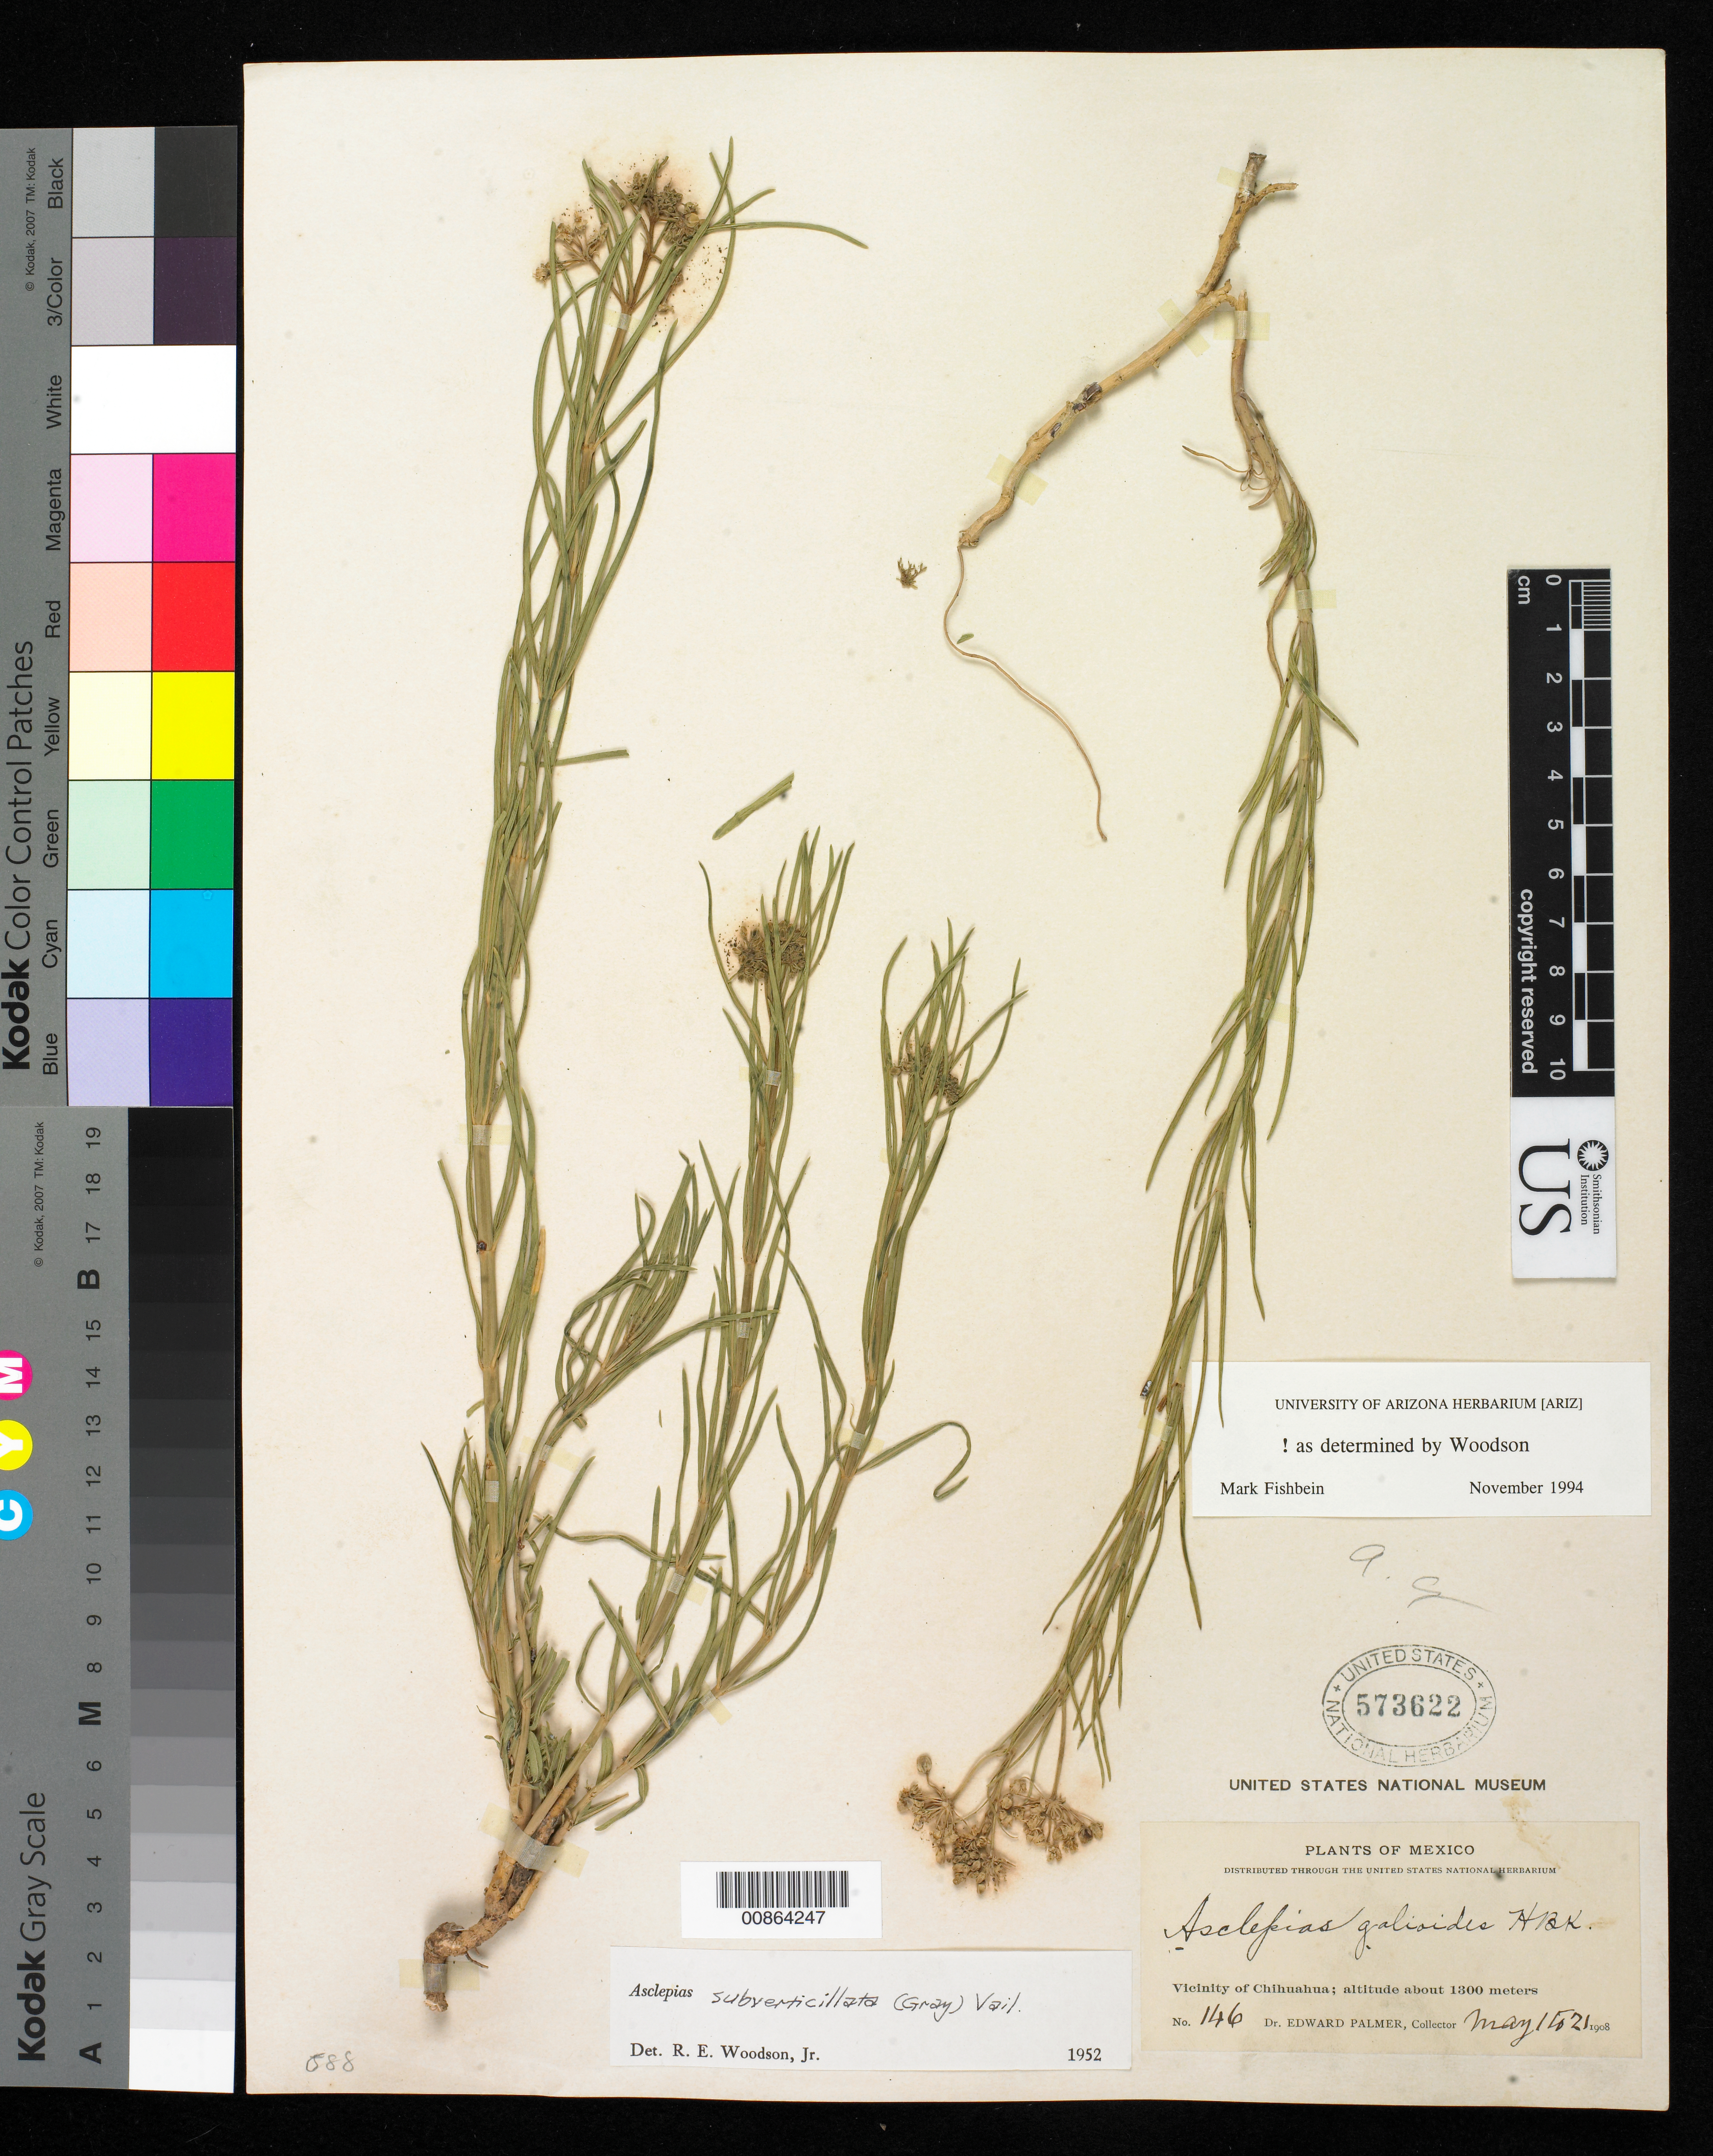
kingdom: Plantae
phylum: Tracheophyta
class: Magnoliopsida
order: Gentianales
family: Apocynaceae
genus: Asclepias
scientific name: Asclepias subverticillata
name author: (A. Gray) Vail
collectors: E. Palmer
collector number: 146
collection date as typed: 01 May 1908 to 21 May 1908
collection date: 1908-05-01/1908-05-21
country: Mexico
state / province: Chihuahua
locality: Vicinity of Chihuahua.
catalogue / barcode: US 573622